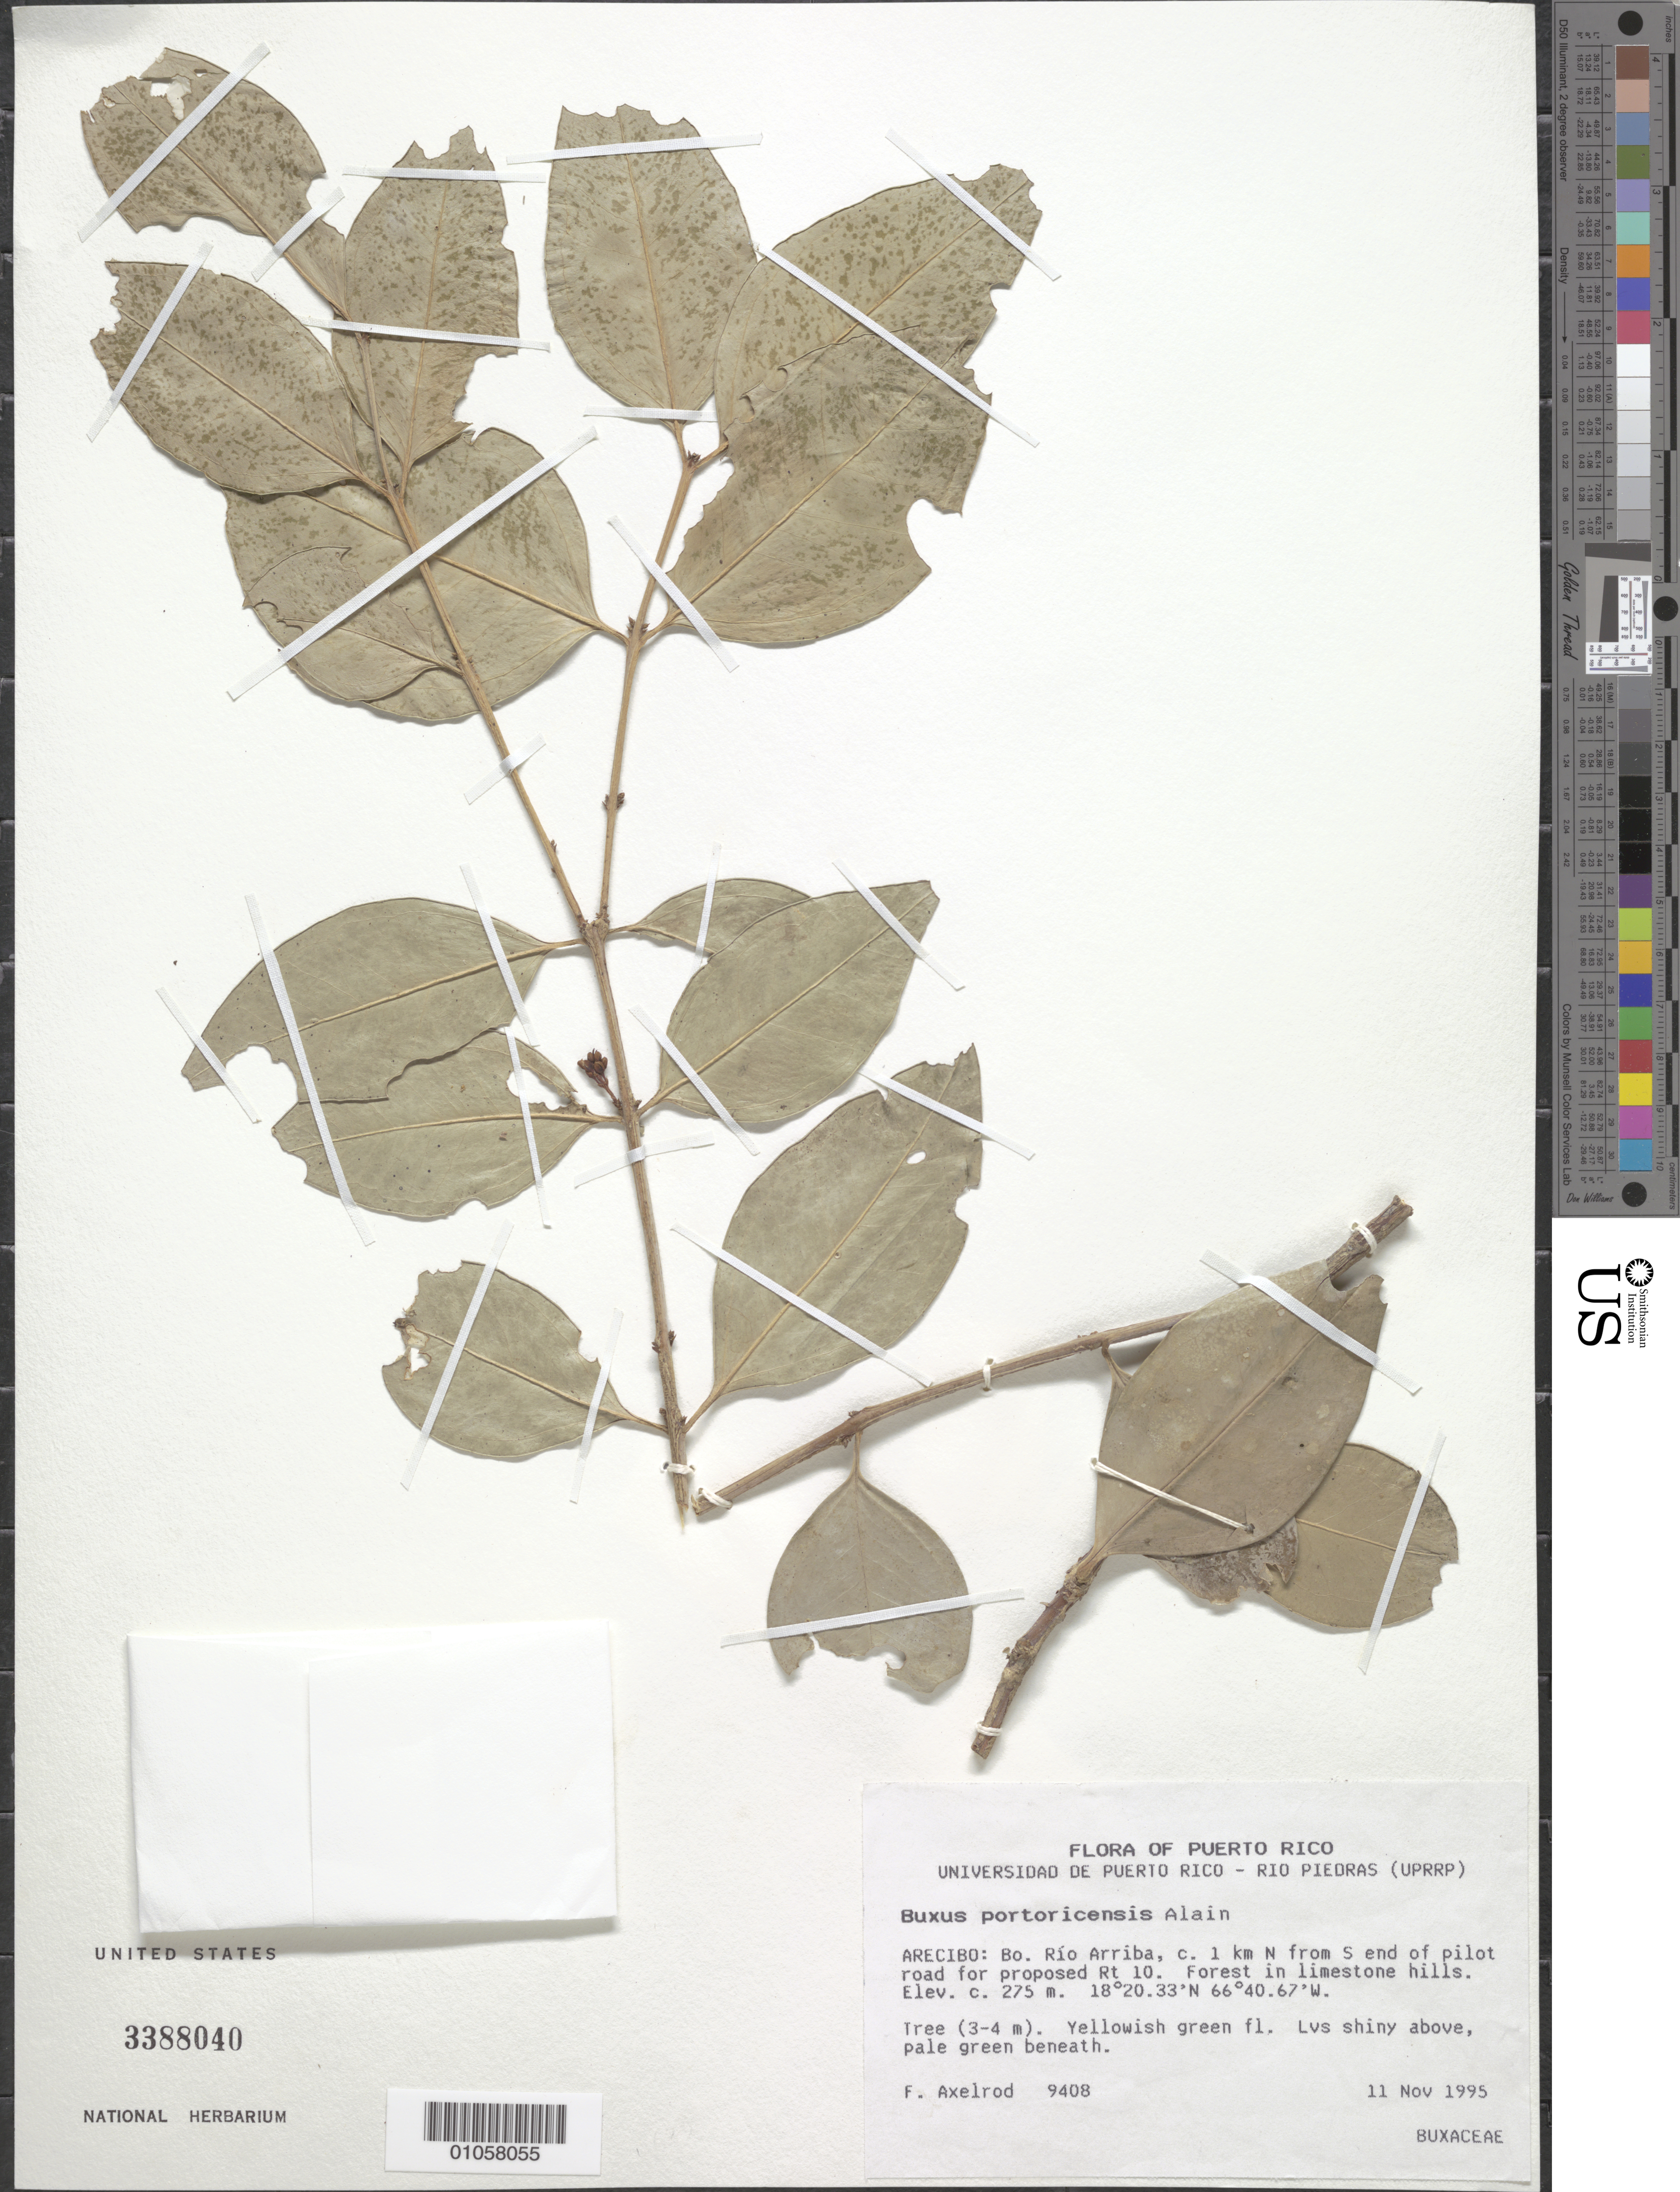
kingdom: Plantae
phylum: Tracheophyta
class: Magnoliopsida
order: Buxales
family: Buxaceae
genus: Buxus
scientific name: Buxus portoricensis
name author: Alain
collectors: F. S. Axelrod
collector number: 9408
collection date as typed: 11 Nov 1995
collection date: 1995-11-11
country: Puerto Rico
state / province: Arecibo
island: Puerto Rico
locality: Bo. Río Arriba, about 1 km N from S end of pilot road for proposed Rt. 10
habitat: Forest in limestone hills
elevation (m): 275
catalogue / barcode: US 3388040